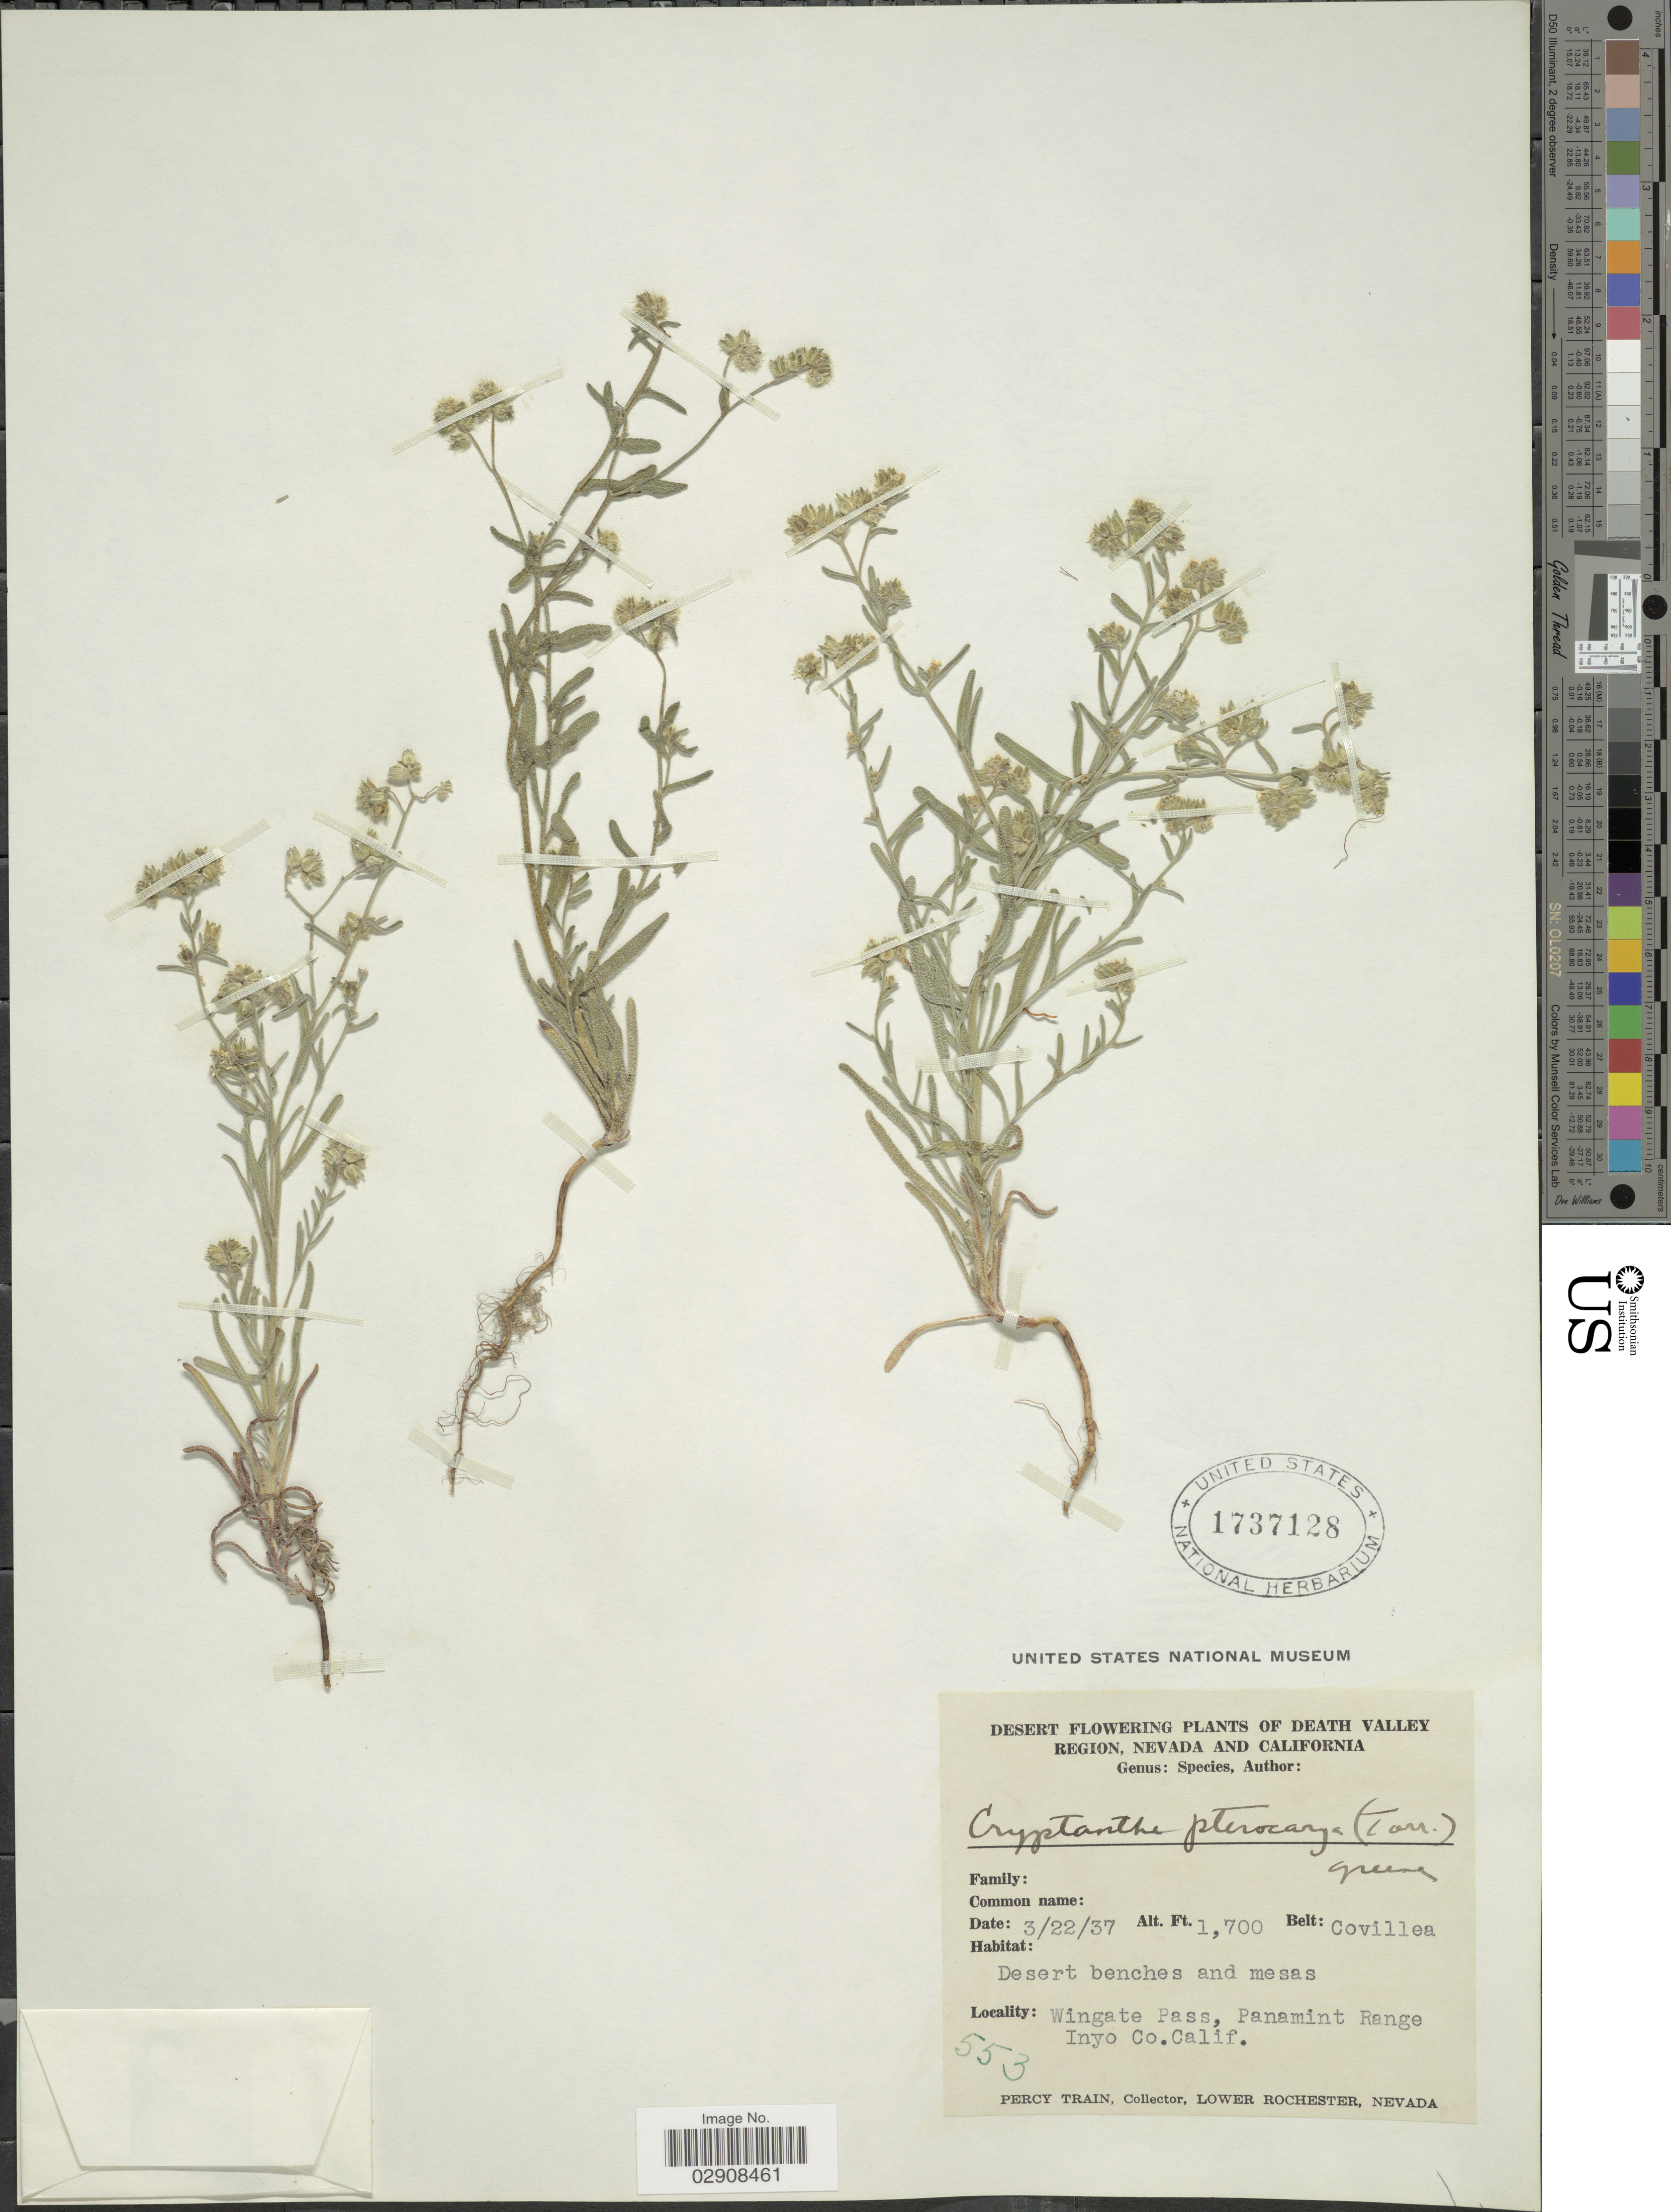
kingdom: Plantae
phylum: Tracheophyta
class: Magnoliopsida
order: Boraginales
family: Boraginaceae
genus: Cryptantha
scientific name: Cryptantha pterocarya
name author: (Torr.) Greene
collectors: P. Train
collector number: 553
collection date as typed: Transcribed d/m/y: 22/3/37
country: United States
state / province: California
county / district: Inyo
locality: Death Valley Region. Wingate Pass, Panamint Range, Inyo Co.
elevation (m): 518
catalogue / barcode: US 1737128